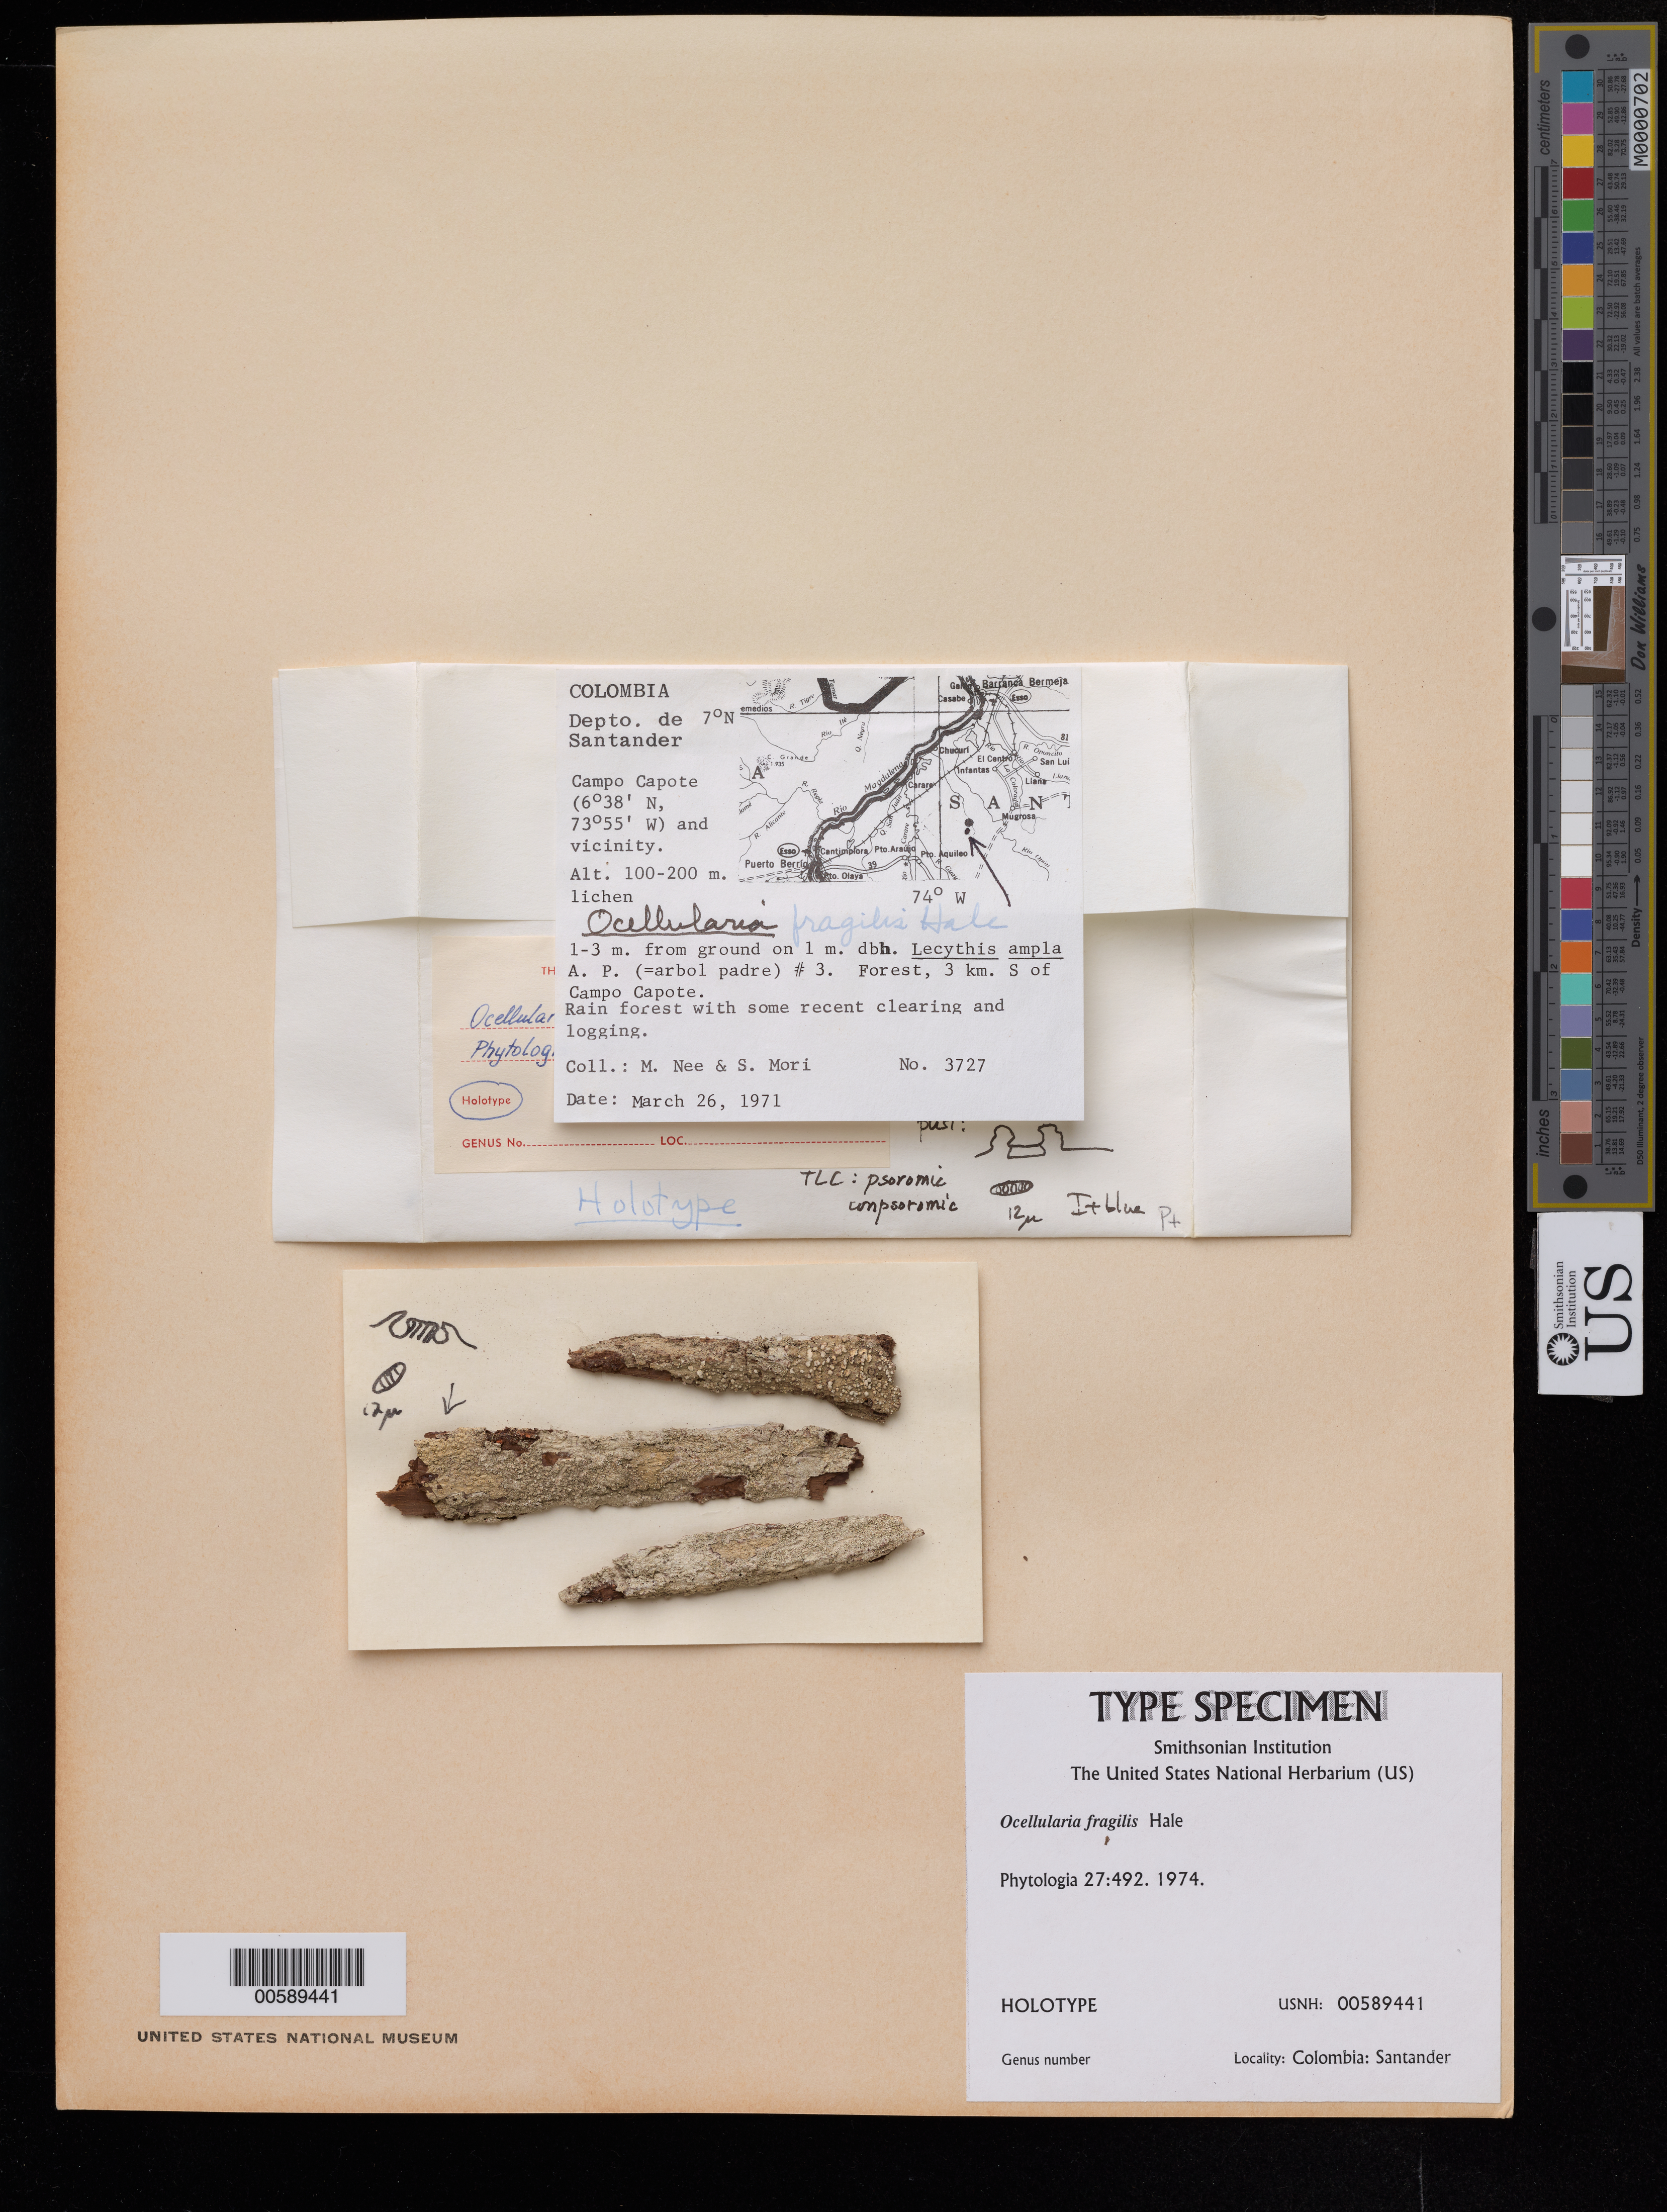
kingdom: Fungi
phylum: Ascomycota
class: Lecanoromycetes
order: Ostropales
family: Graphidaceae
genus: Ocellularia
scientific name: Ocellularia fragilis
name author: Hale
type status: Holotype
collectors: M. Nee & S. Mori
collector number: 3727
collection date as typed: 26 Mar 1971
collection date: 1971-03-26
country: Colombia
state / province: Santander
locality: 3 km S of Campo Capote.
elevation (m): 100